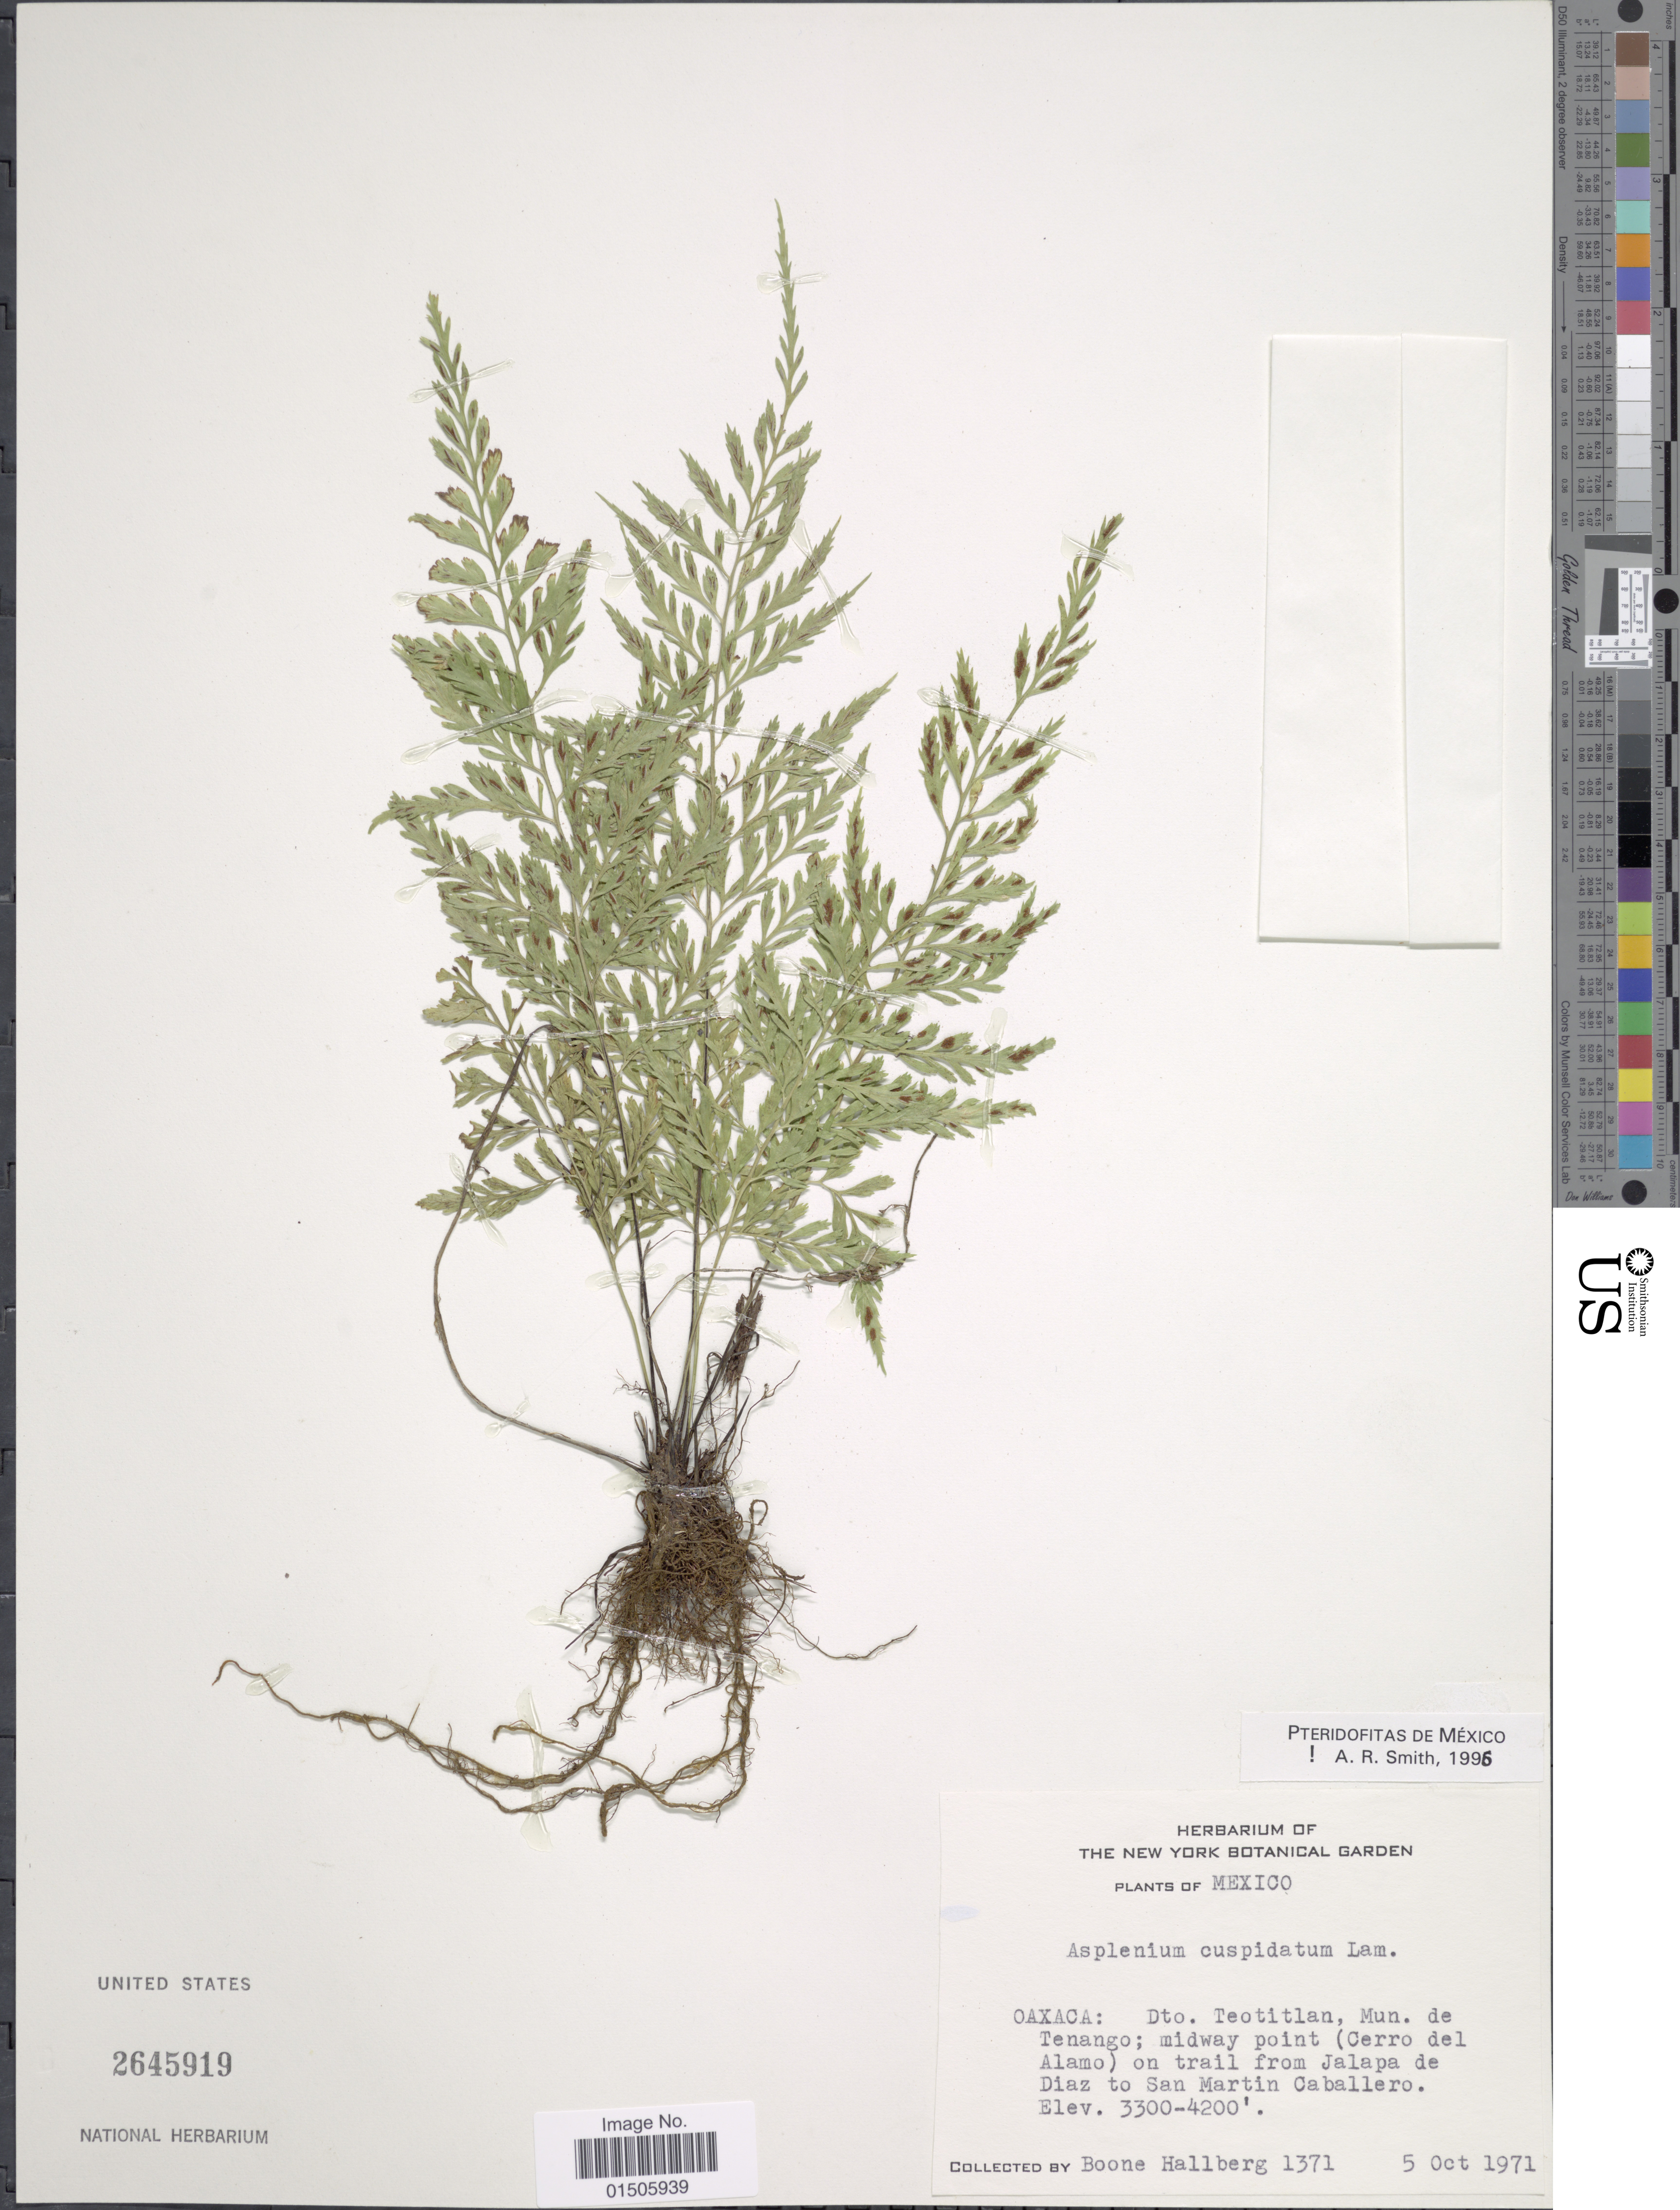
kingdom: Plantae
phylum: Tracheophyta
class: Polypodiopsida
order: Polypodiales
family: Aspleniaceae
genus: Asplenium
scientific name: Asplenium cuspidatum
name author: Lam.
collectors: B. Hallberg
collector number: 1371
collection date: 1971-10-05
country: Mexico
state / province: Oaxaca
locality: Dto. Teotitlan, Mun. de Tenango; midway point (Cerro del Alamo) on trail from Jalapa de Diaz to San Martin Caballero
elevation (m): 1006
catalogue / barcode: US 2645919